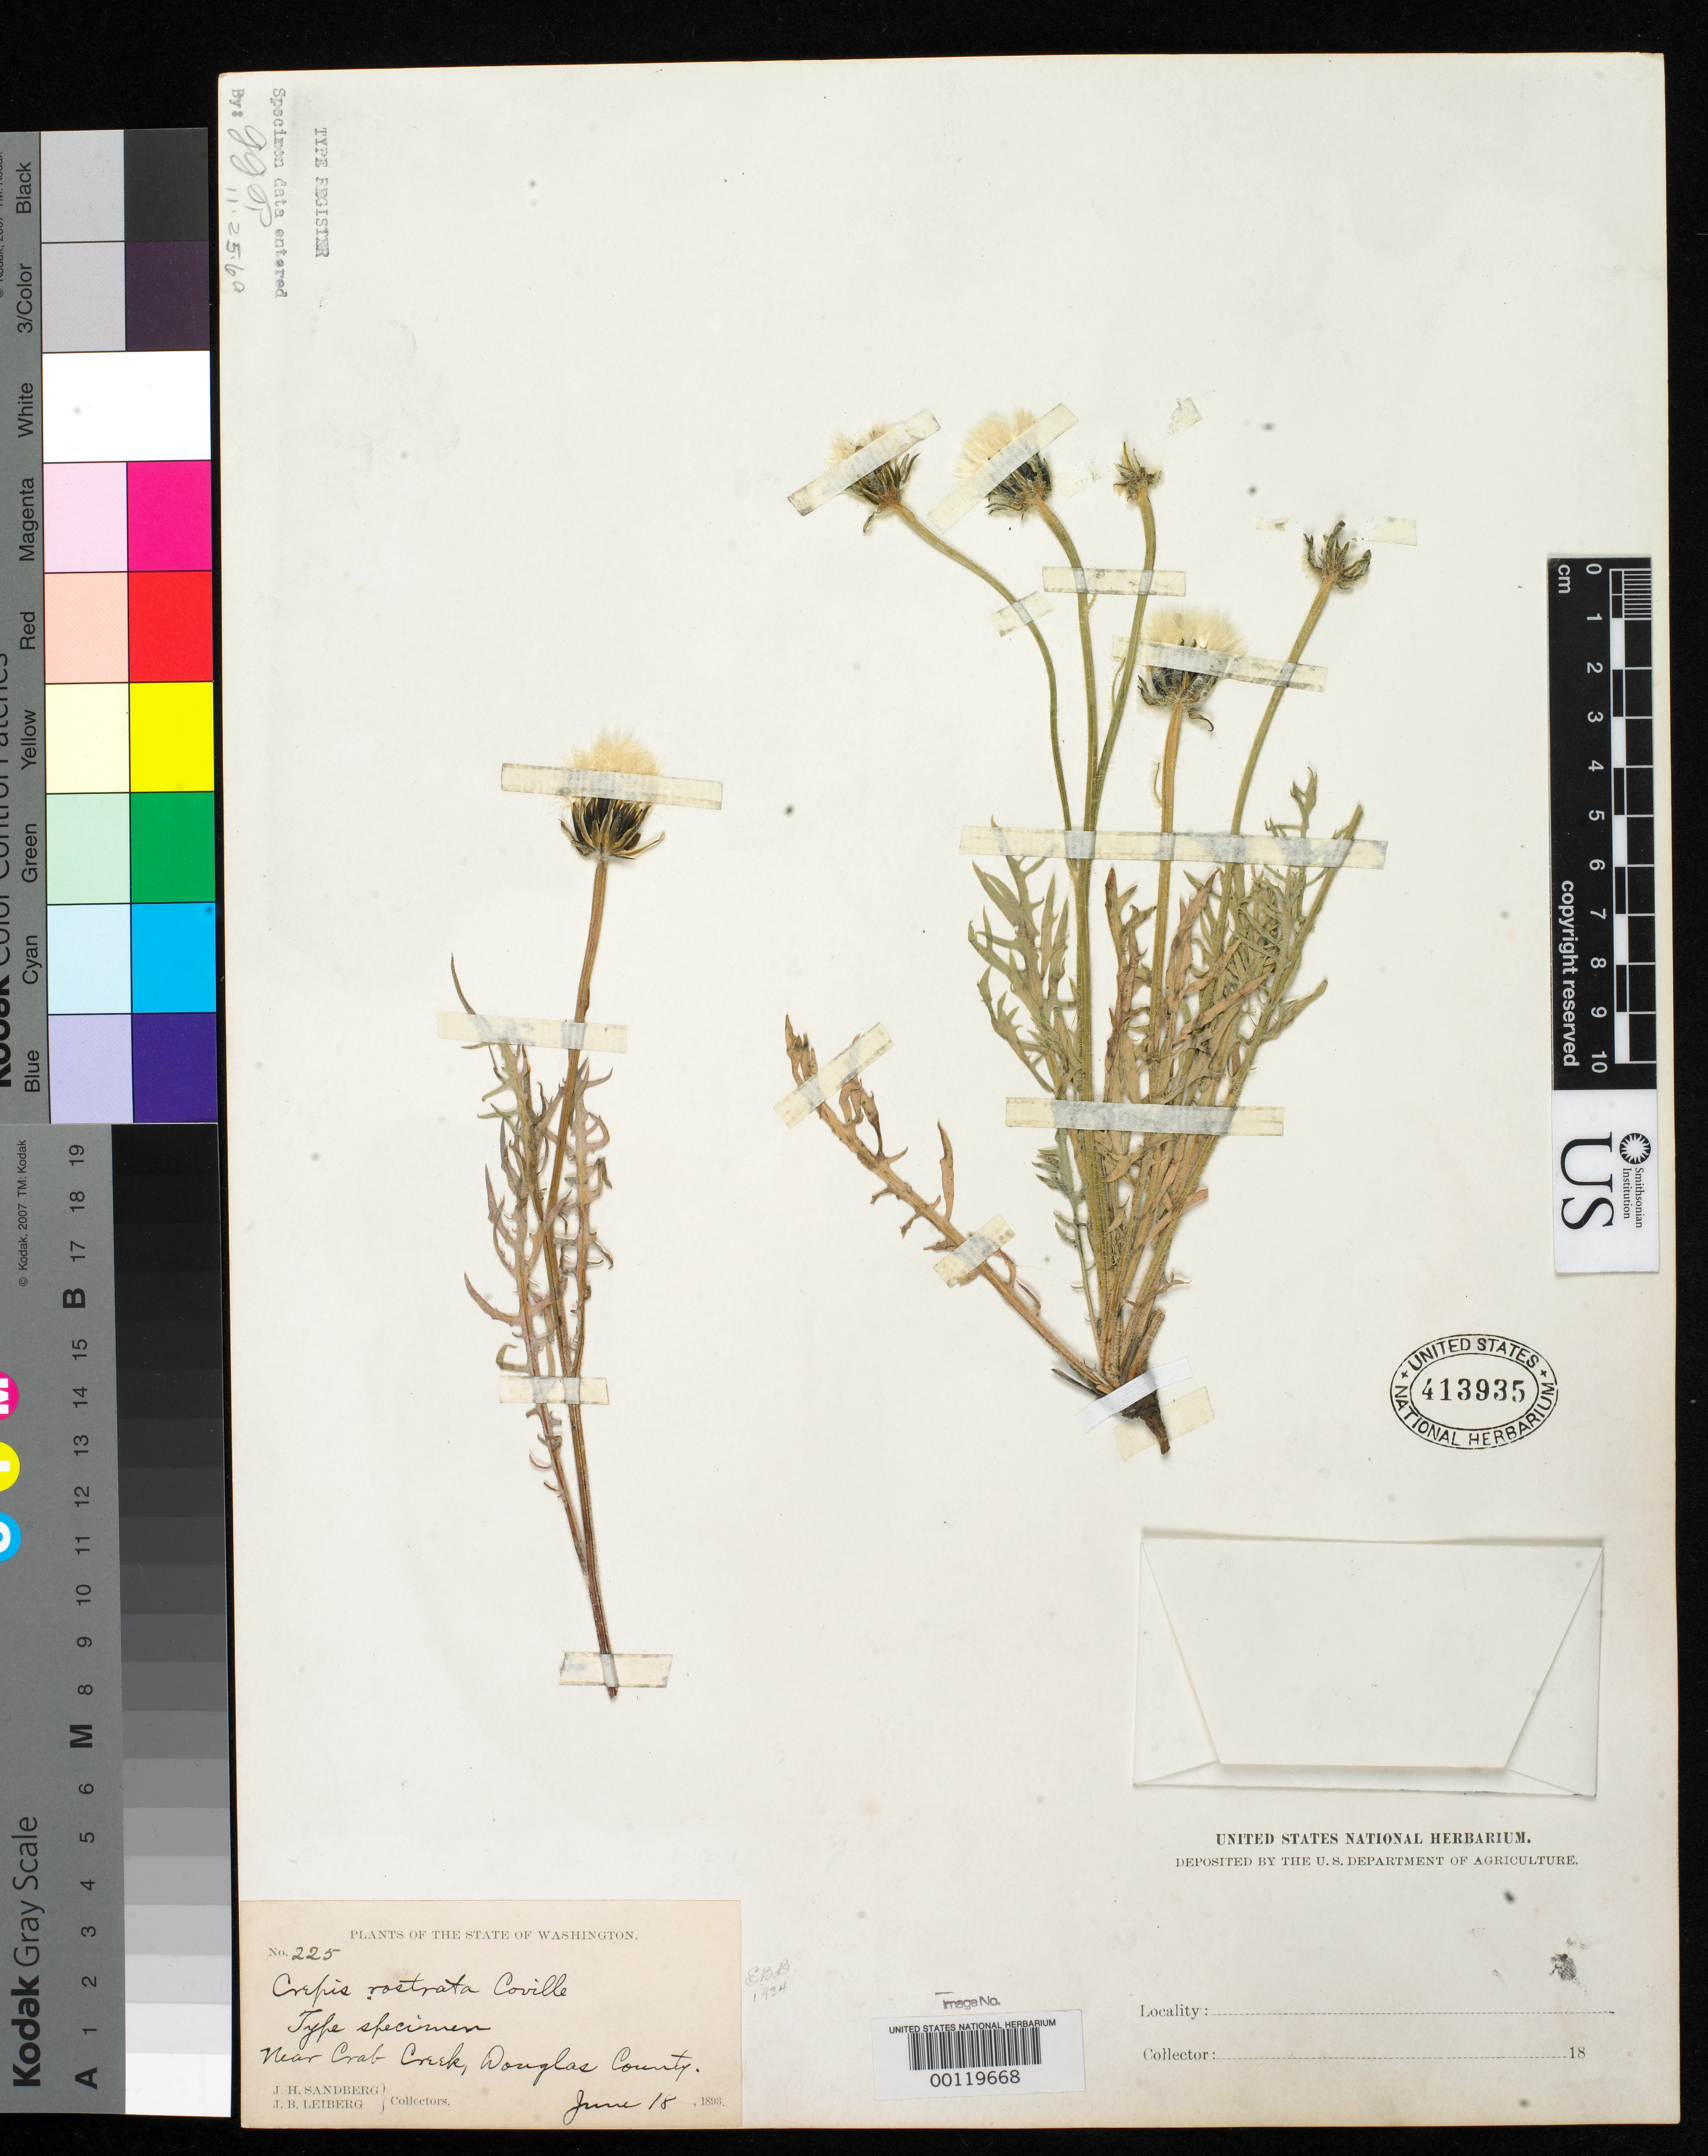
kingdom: Plantae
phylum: Tracheophyta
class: Magnoliopsida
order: Asterales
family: Asteraceae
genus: Crepis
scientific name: Crepis rostrata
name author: Coville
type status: Holotype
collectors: J. H. Sandberg & J. Leiberg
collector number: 225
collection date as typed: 18 Jun 1893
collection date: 1893-06-18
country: United States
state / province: Washington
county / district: Douglas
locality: Crab Creek.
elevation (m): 750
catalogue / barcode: US 413935